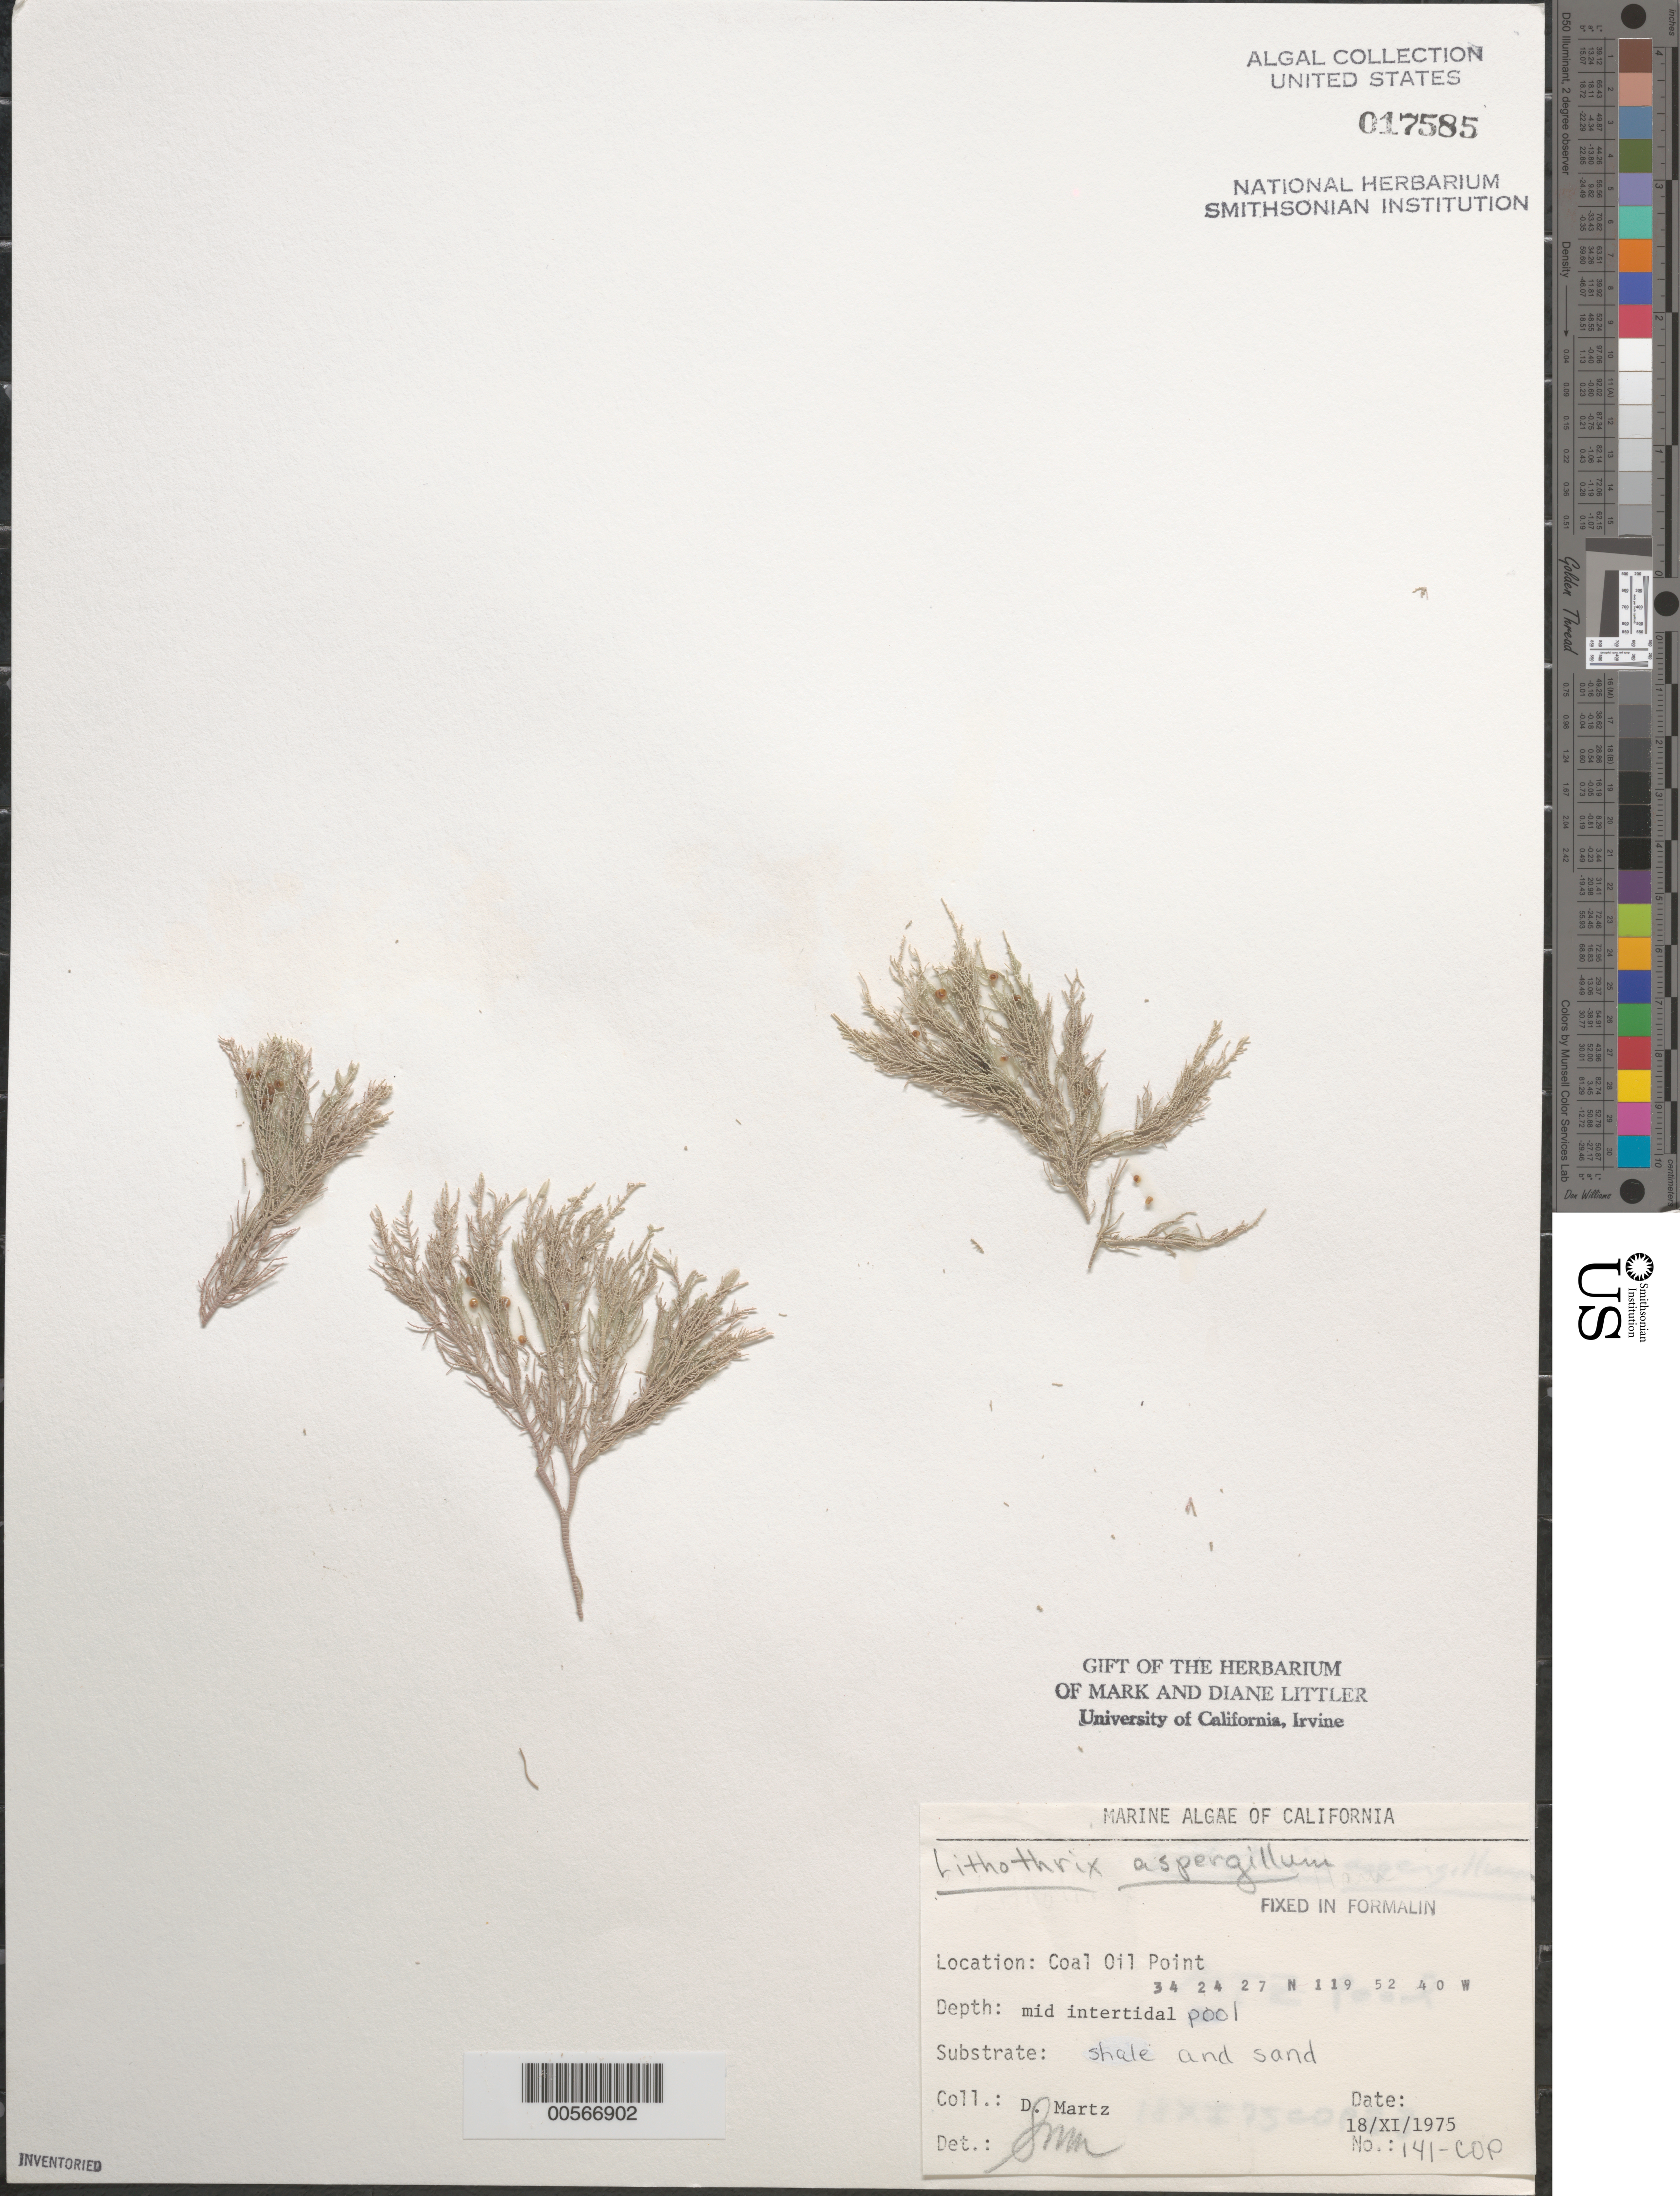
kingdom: Plantae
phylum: Rhodophyta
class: Florideophyceae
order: Corallinales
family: Lithophyllaceae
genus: Lithothrix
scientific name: Lithothrix aspergillum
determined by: Murray, S. N.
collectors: D. Martz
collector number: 141-cop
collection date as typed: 18 Nov 1975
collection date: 1975-11-18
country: United States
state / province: California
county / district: Santa Barbara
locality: Coal Oil Point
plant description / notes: BLM-SOCALBIGHT Rocky Intertidal Survey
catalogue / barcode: US 17585